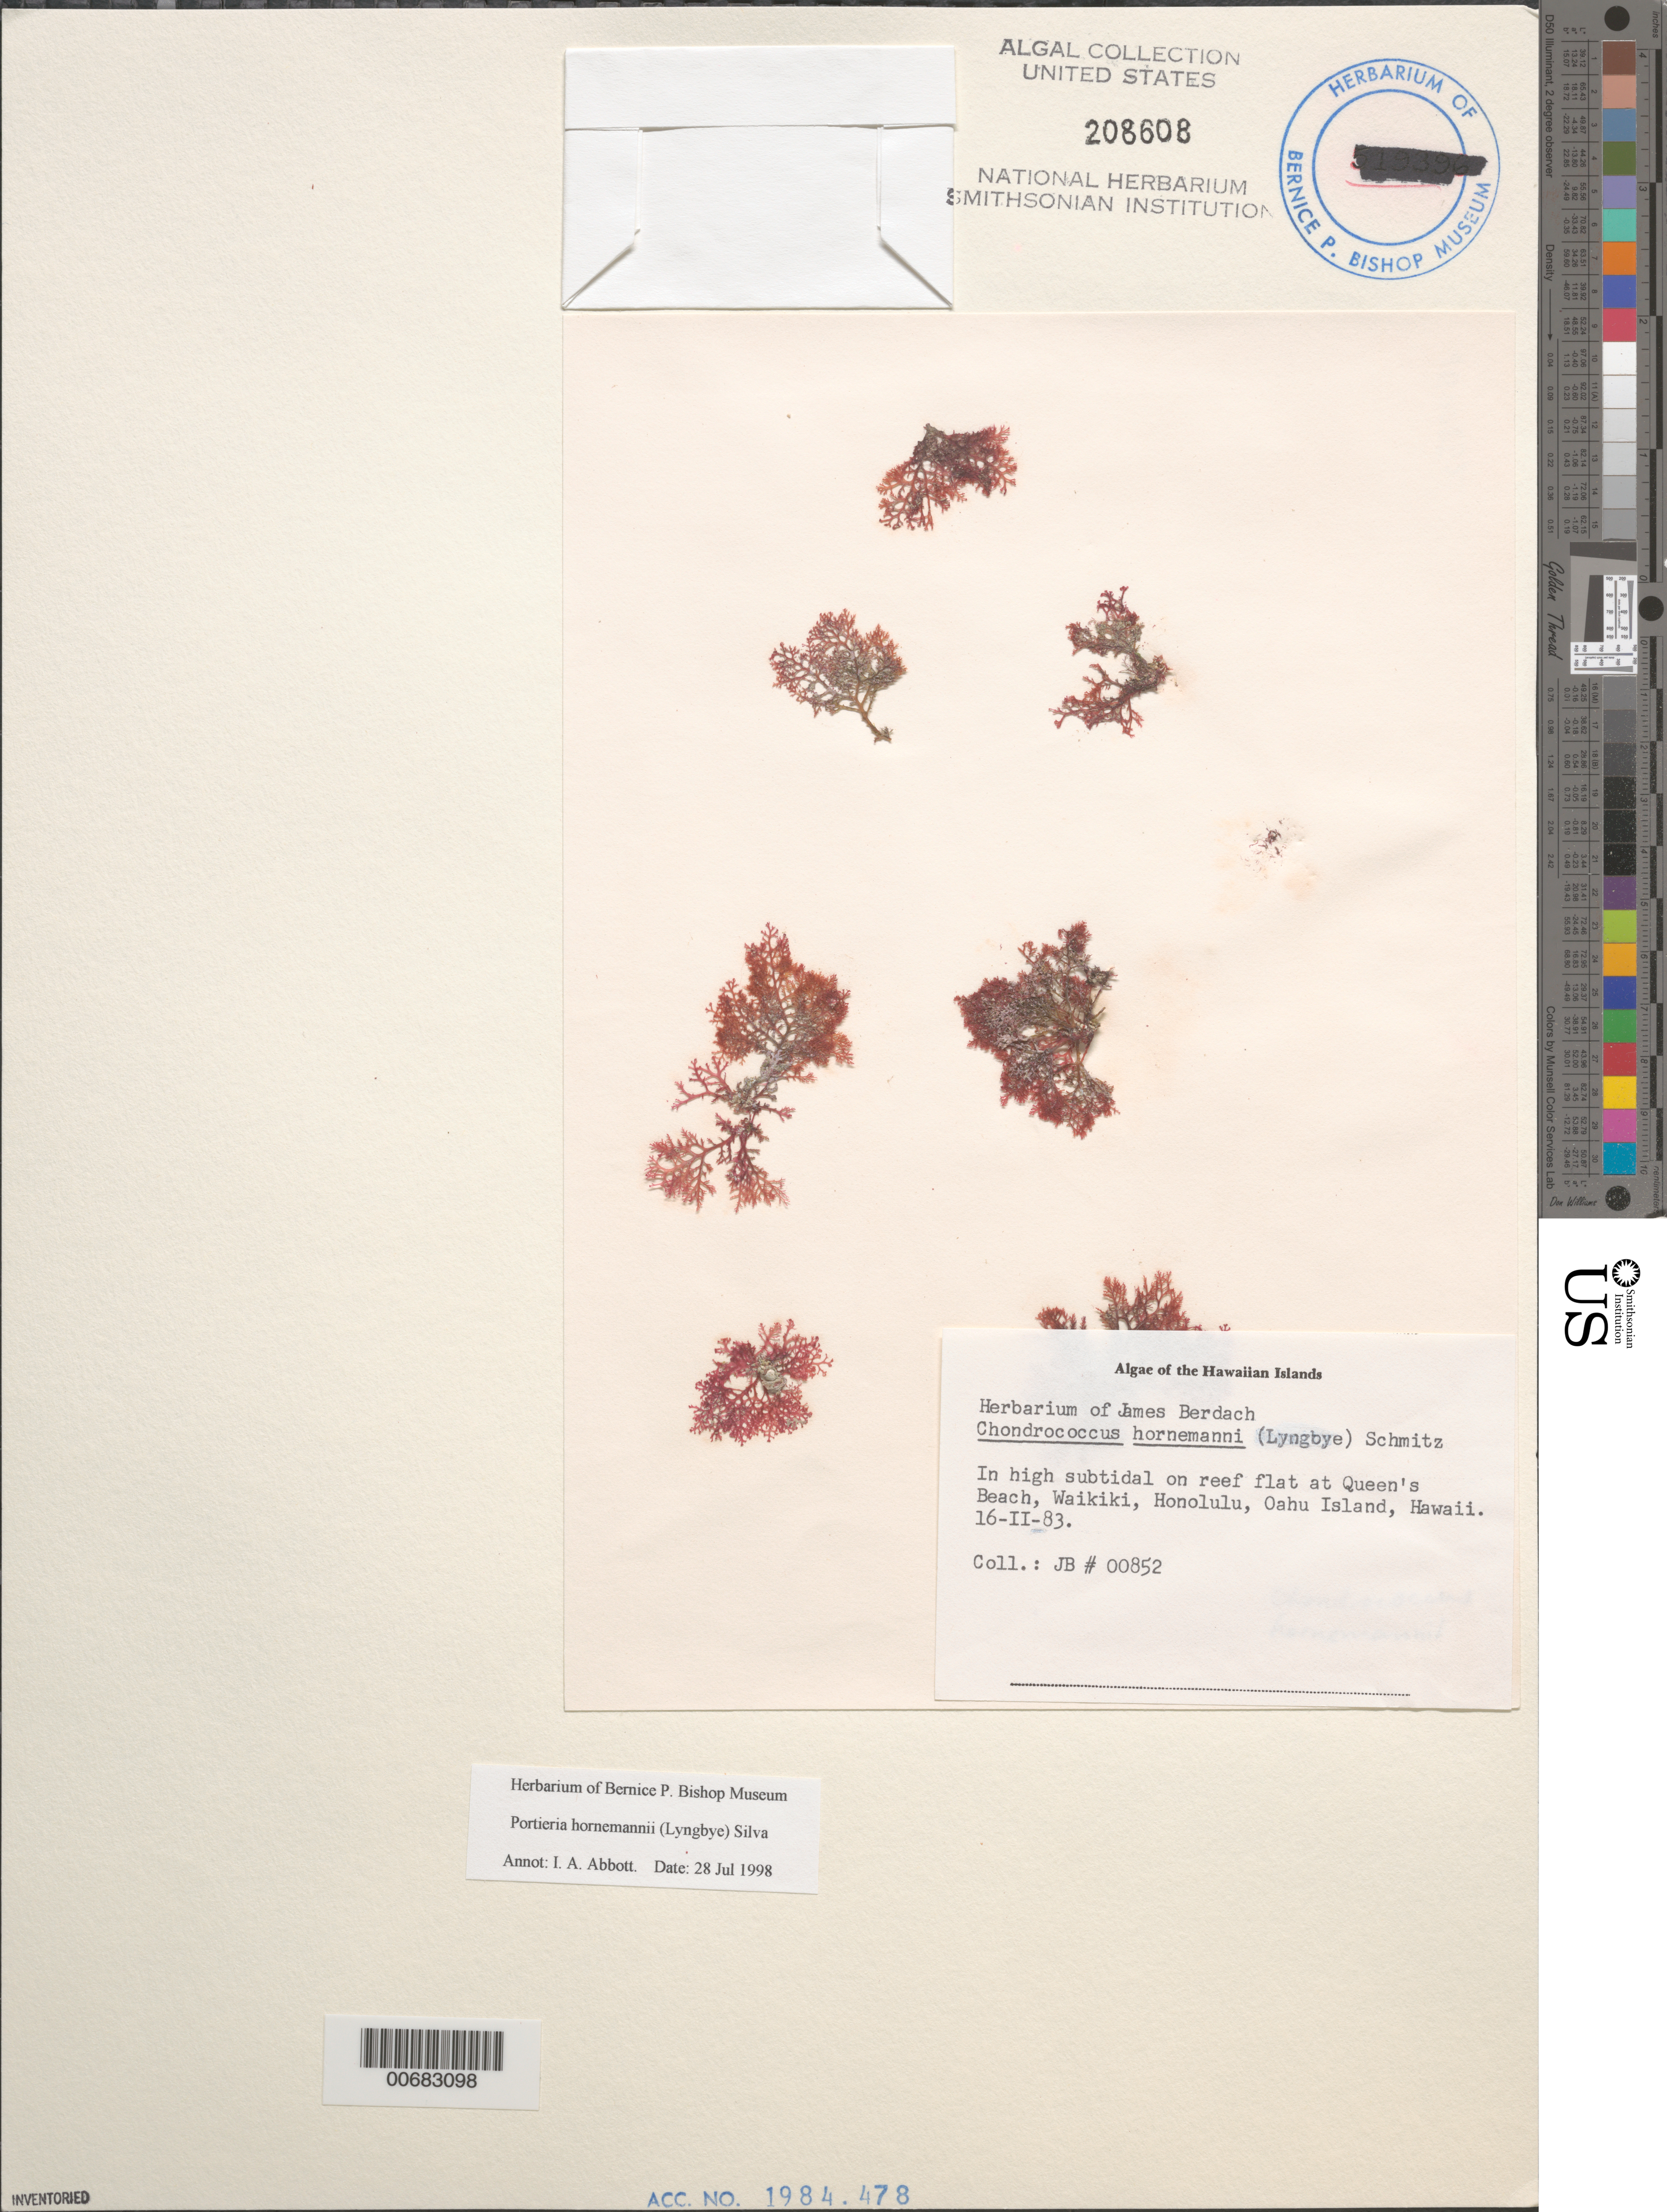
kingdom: Plantae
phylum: Rhodophyta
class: Florideophyceae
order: Gigartinales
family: Rhizophyllidaceae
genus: Portieria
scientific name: Portieria hornemannii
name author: (Lyngbye) P.C. Silva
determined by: Abbott, Isabella A.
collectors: J. Berdach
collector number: JB 00852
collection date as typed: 16 Feb 1983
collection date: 1983-02-16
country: United States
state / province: Hawaii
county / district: Honolulu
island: Oahu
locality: Queen's Beach, Waikiki, Honolulu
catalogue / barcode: US 208608